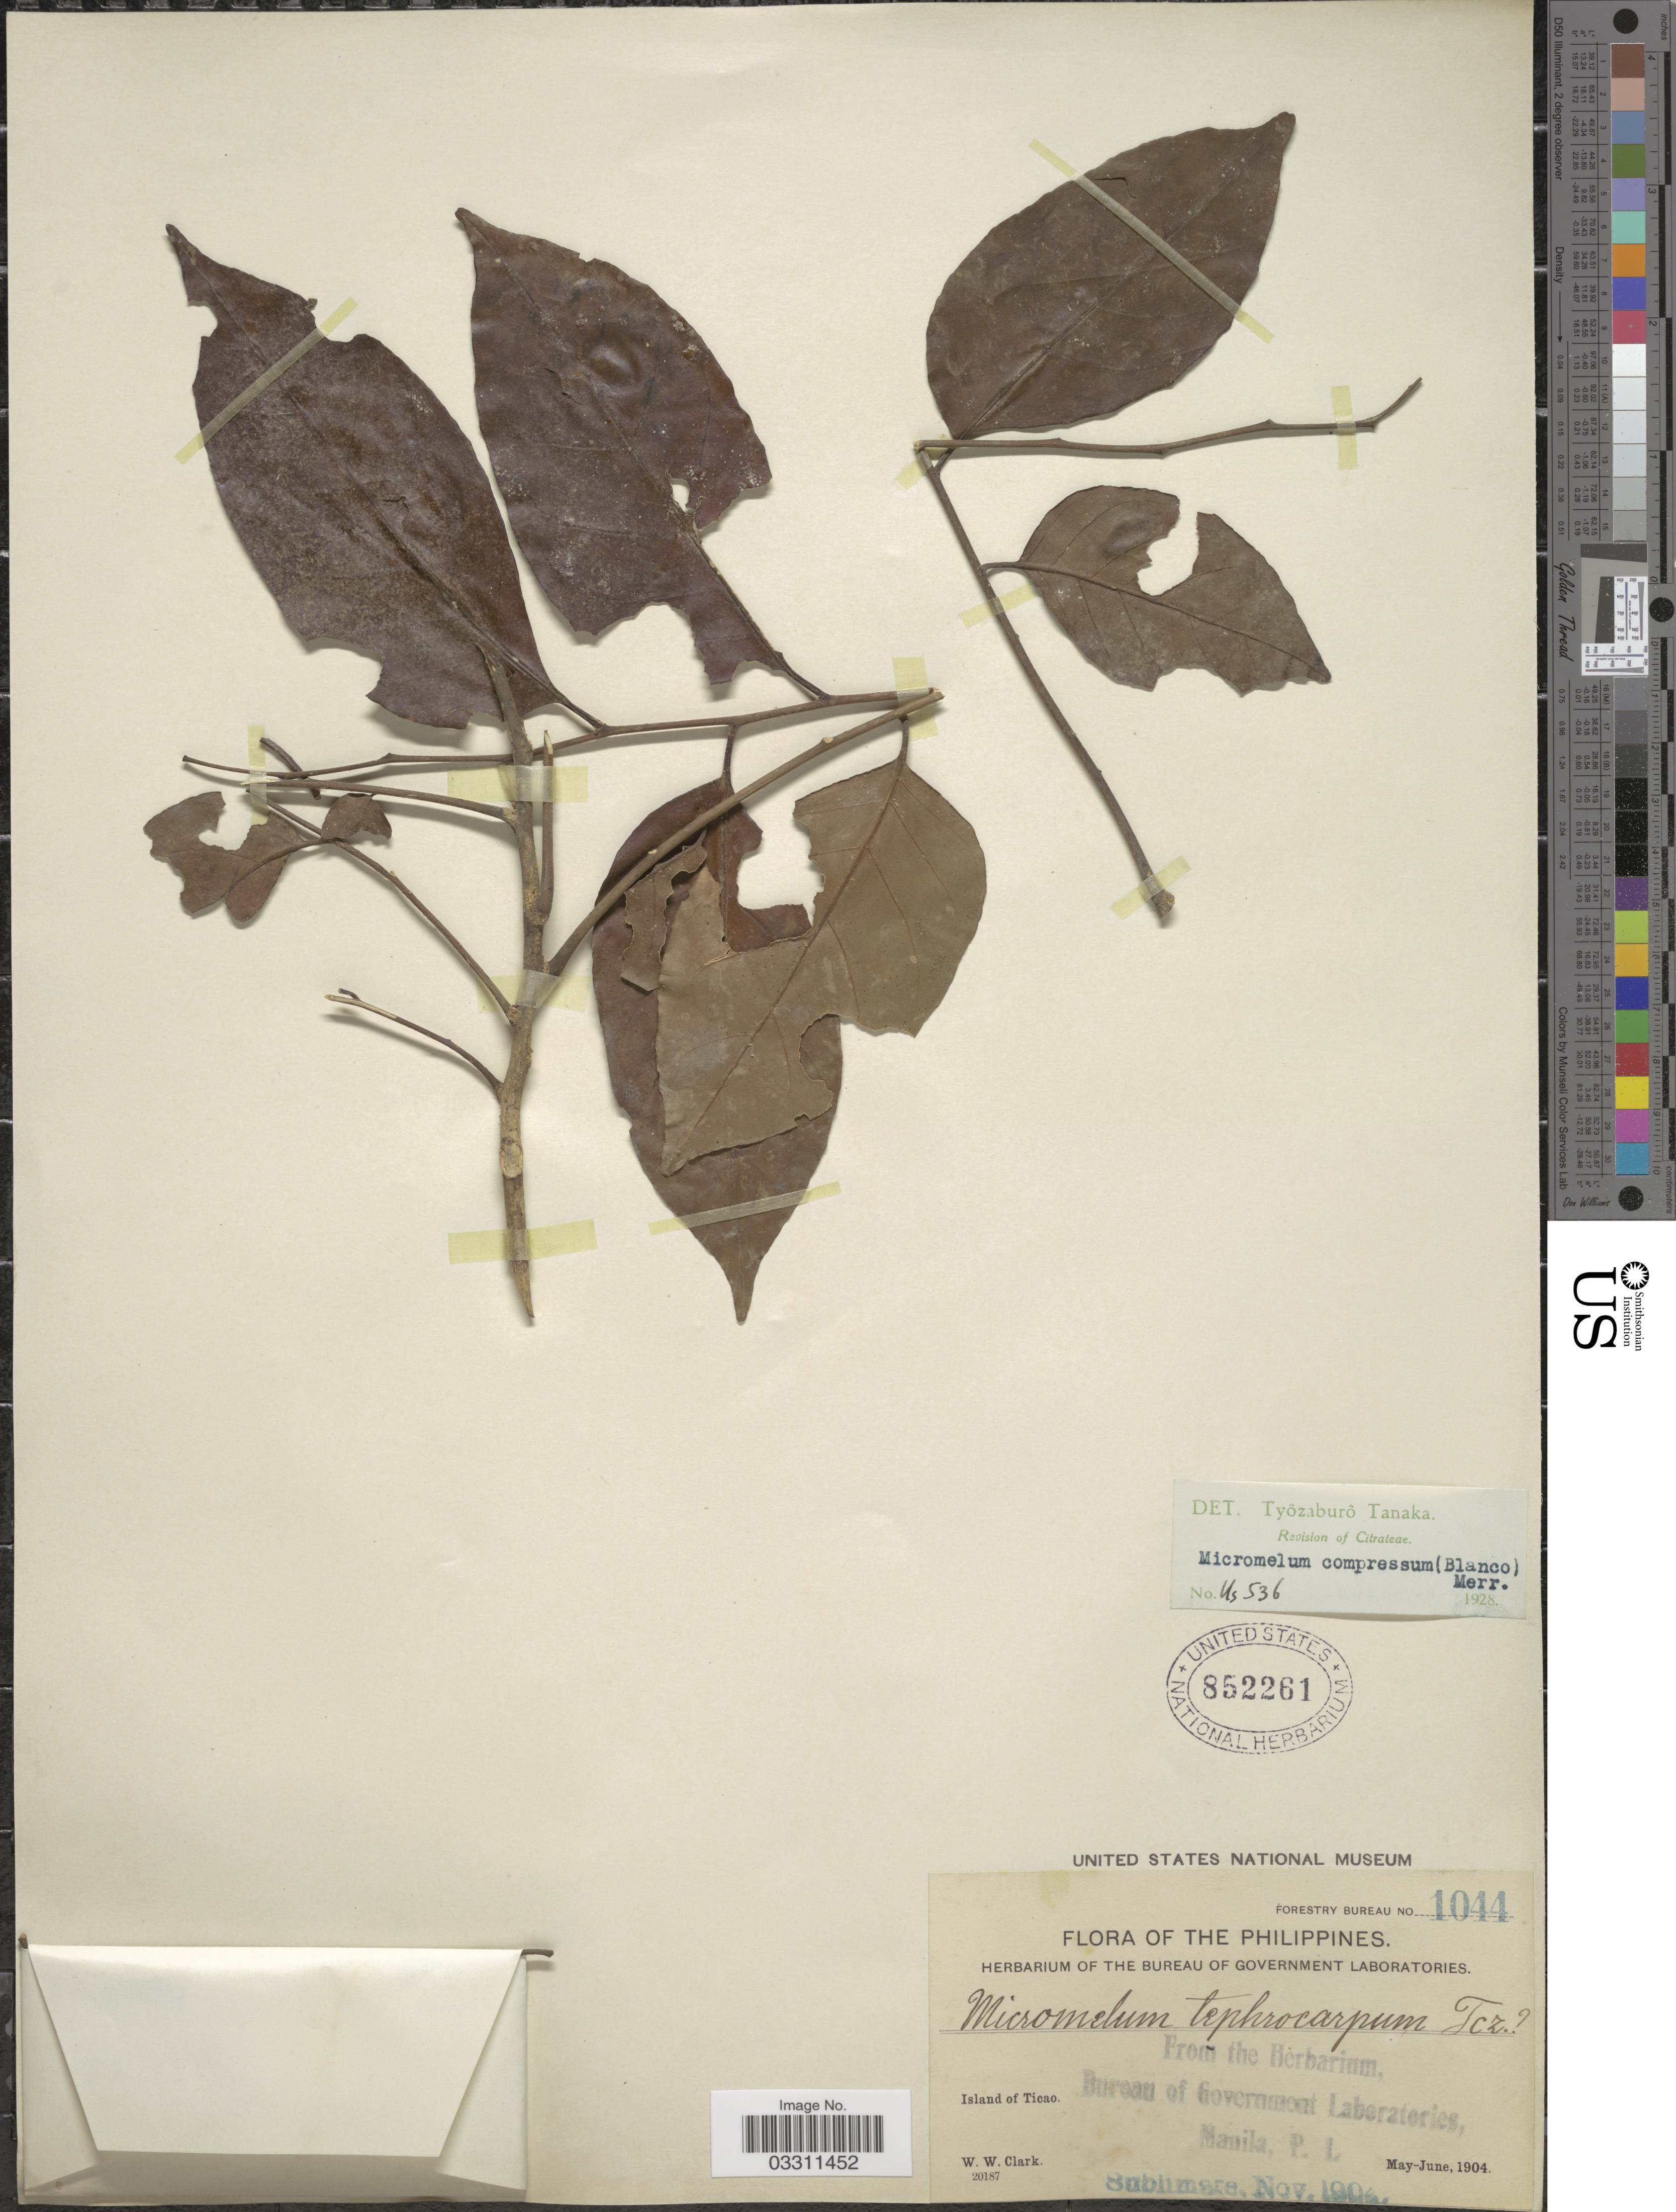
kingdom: Plantae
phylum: Tracheophyta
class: Magnoliopsida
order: Sapindales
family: Rutaceae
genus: Micromelum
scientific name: Micromelum compressum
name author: (Blanco) Merr.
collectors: W. W. Clark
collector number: Forestry Bureau 1044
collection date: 1904-05/1904-06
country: Philippines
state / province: Bicol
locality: Island of Ticao.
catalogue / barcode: US 852261